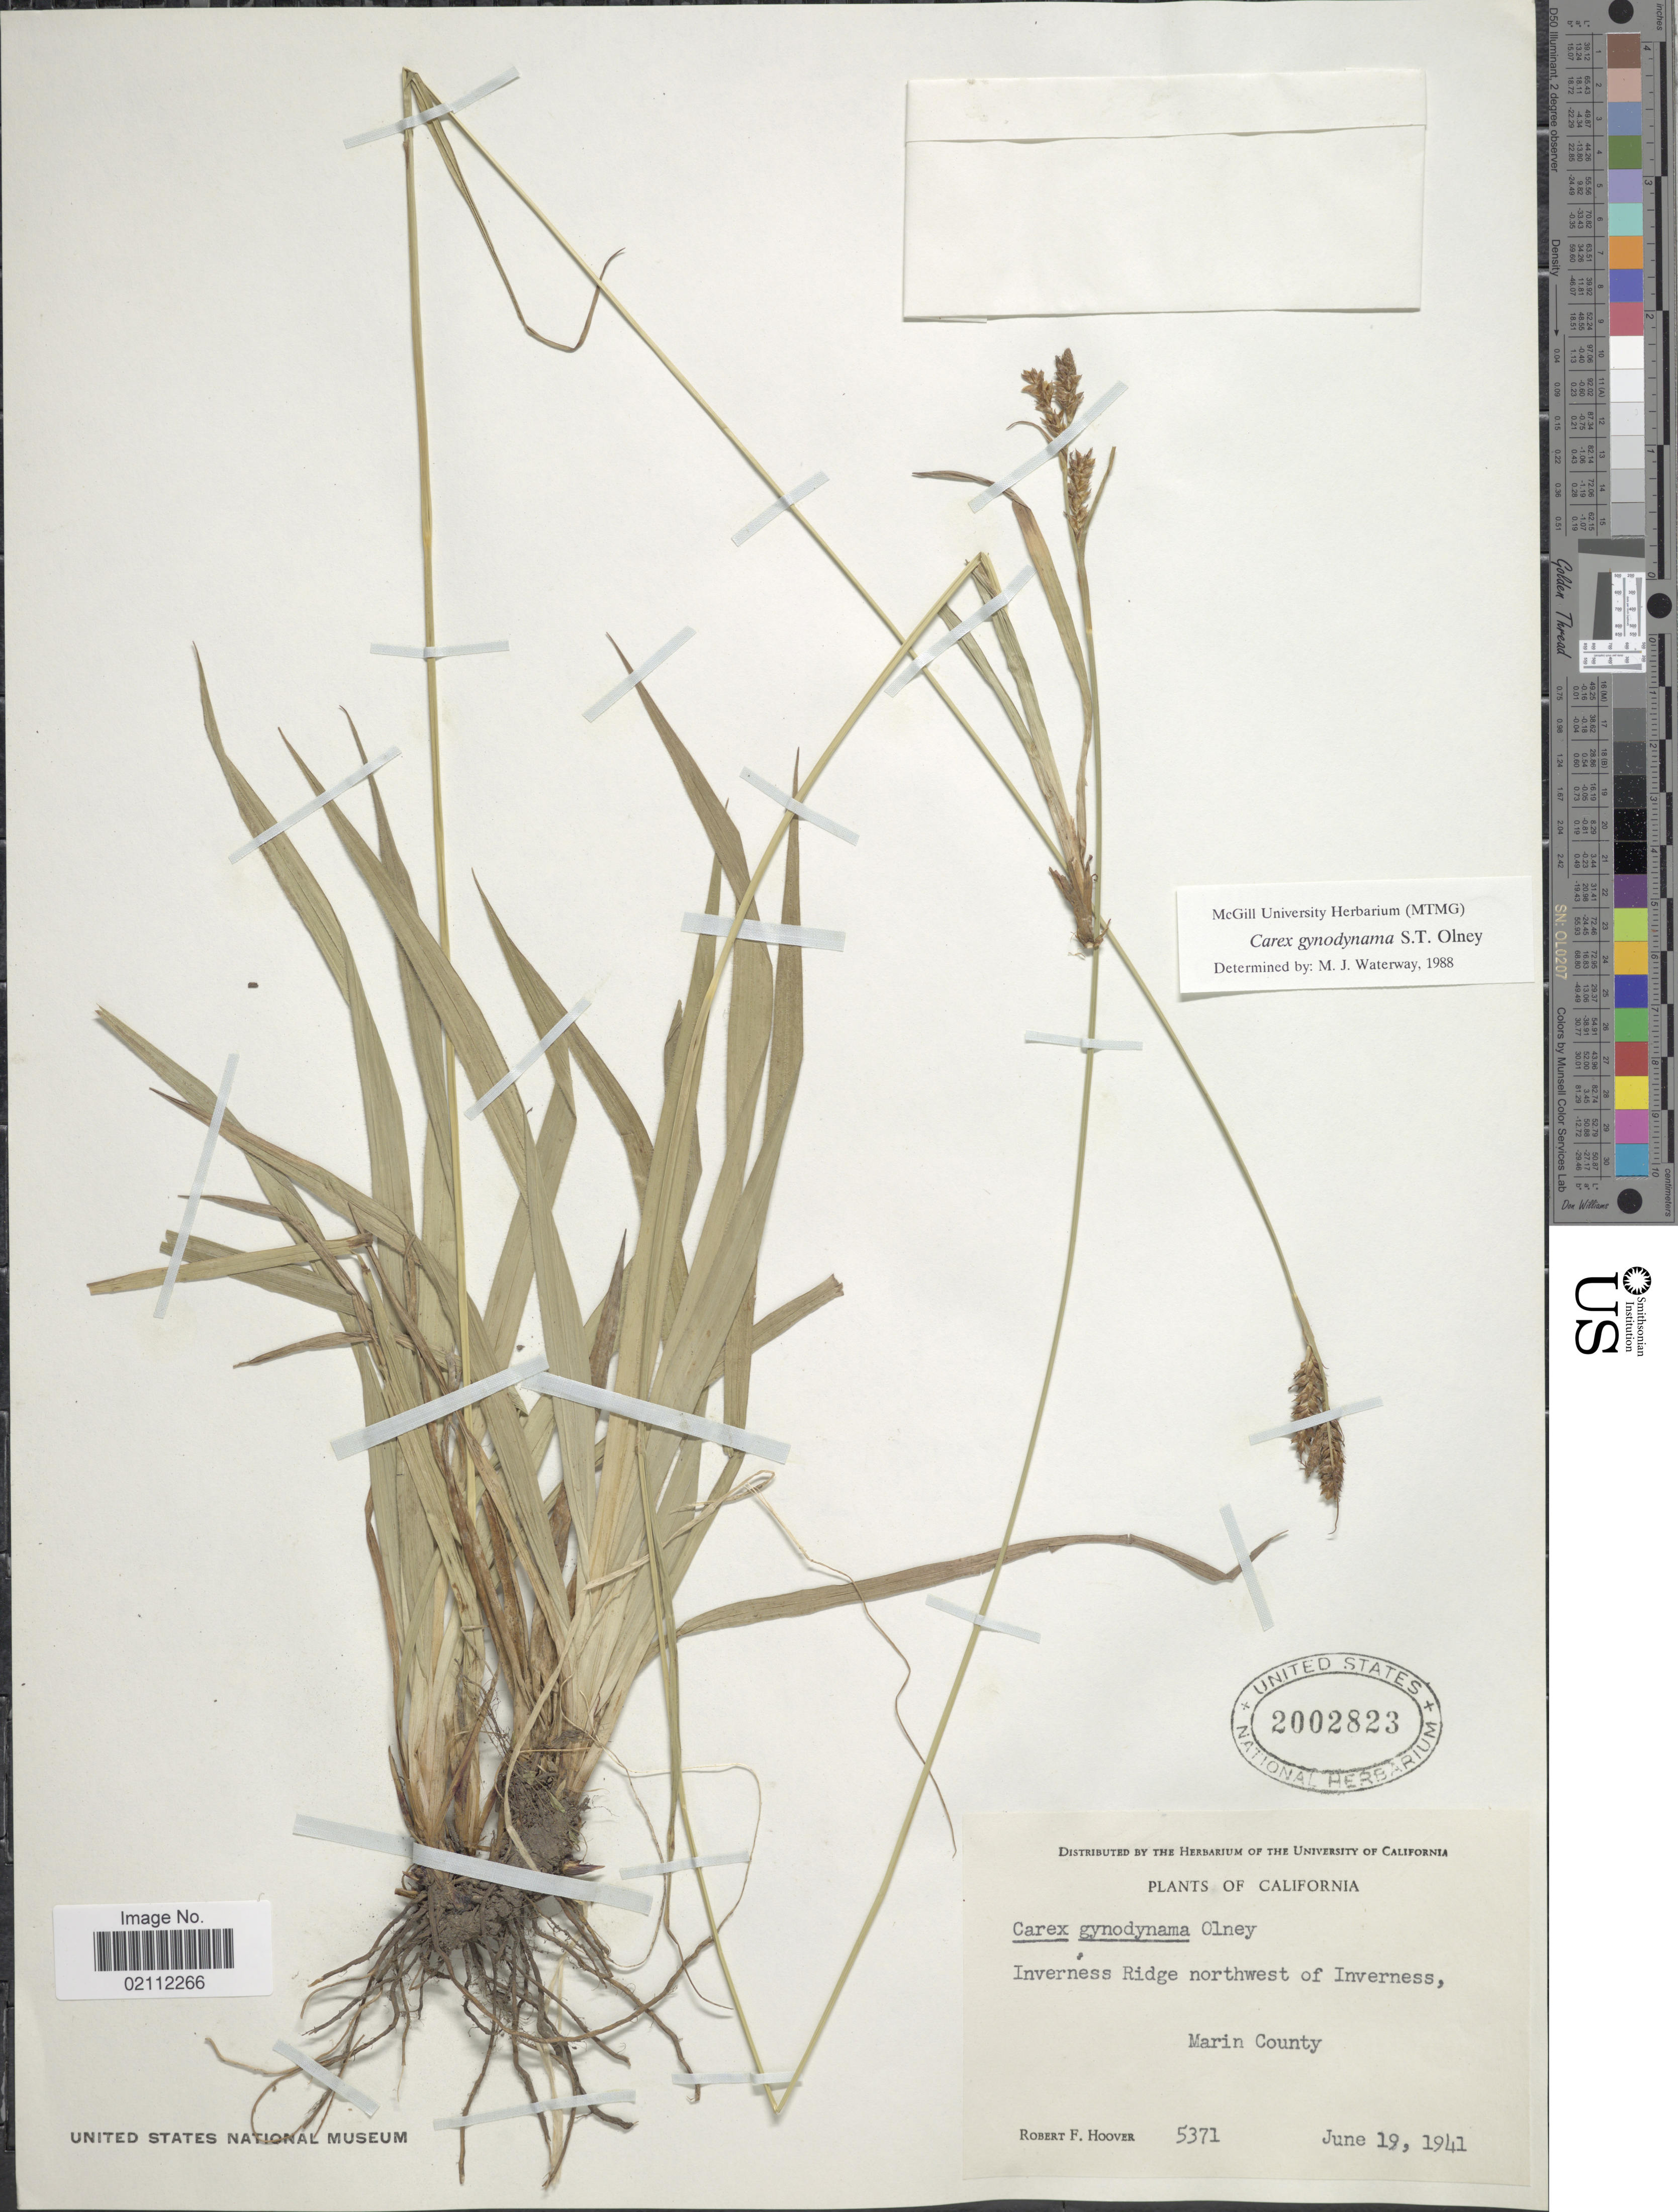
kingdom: Plantae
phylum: Tracheophyta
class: Liliopsida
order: Poales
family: Cyperaceae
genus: Carex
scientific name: Carex gynodynama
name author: Olney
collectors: R. F. Hoover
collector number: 5371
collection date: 1941-06-19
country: United States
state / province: California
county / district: Marin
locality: Inverness Ridge northwest of Inverness, Marin County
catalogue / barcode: US 2002823